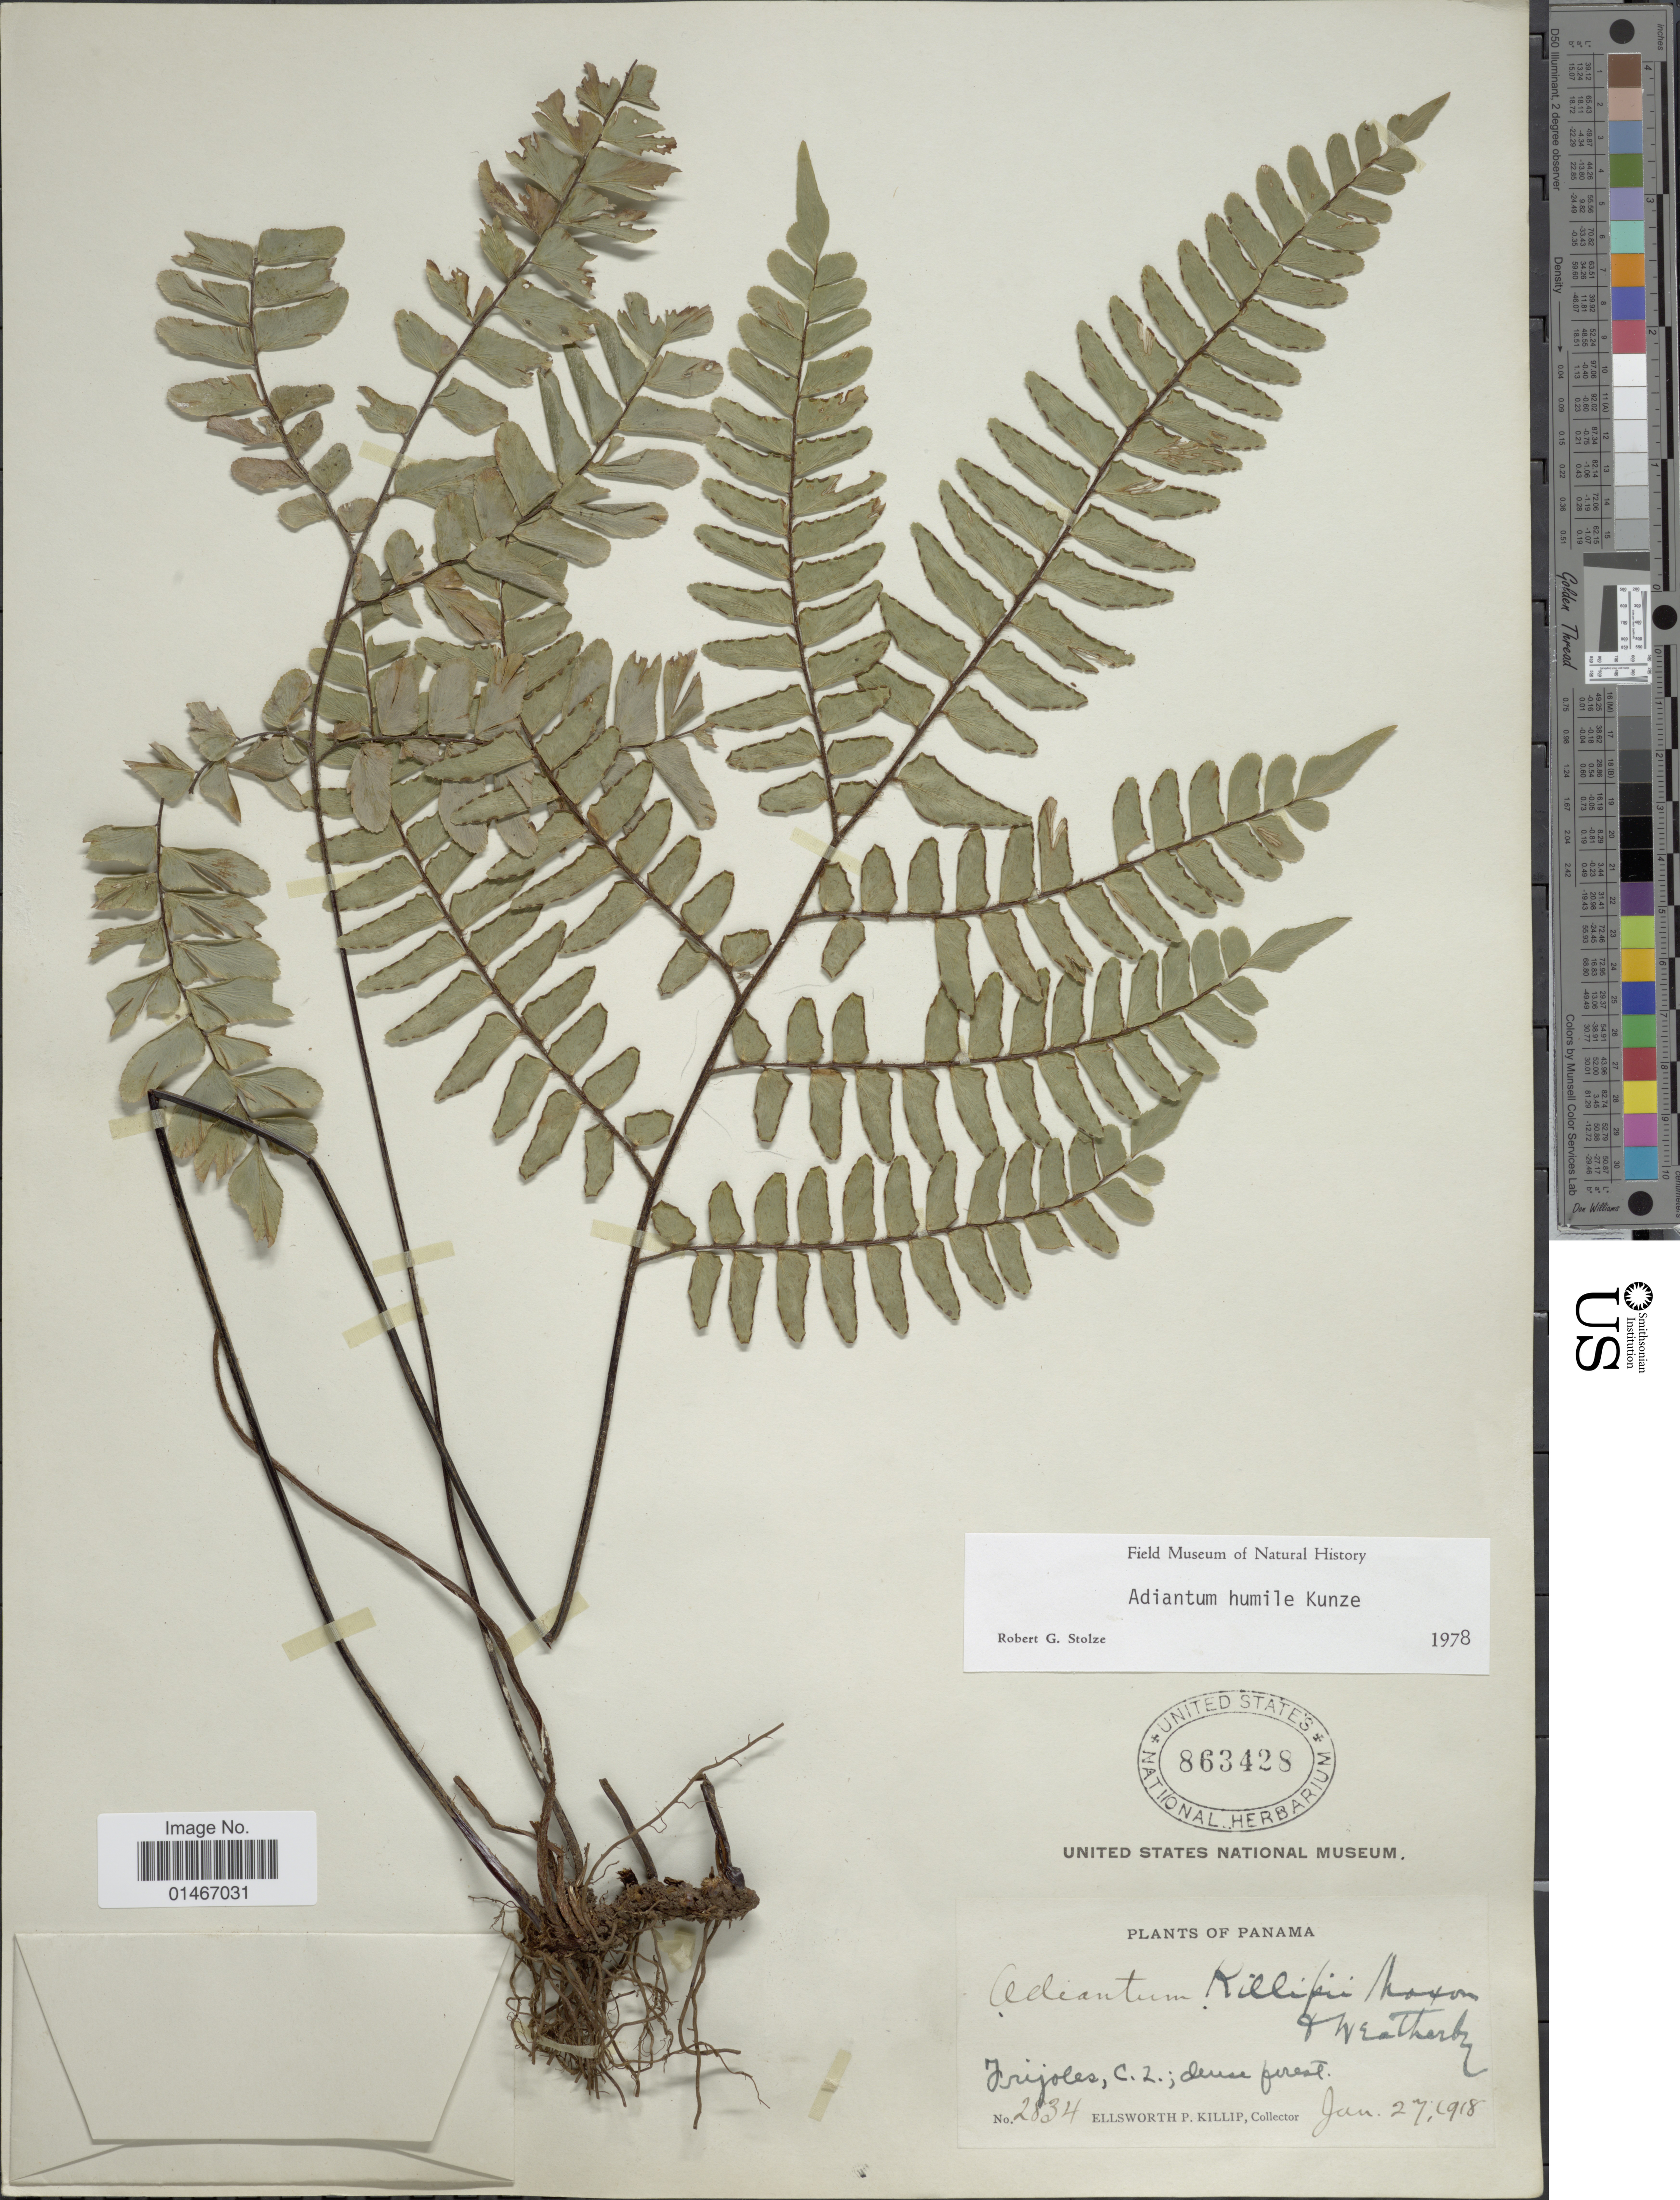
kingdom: Plantae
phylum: Tracheophyta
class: Polypodiopsida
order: Polypodiales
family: Pteridaceae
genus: Adiantum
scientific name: Adiantum killipii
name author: Maxon & Weath.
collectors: E. P. Killip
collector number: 2834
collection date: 1918-01-27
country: Panama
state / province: Colón / Panamá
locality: Frijoles, C.Z.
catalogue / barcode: US 863428